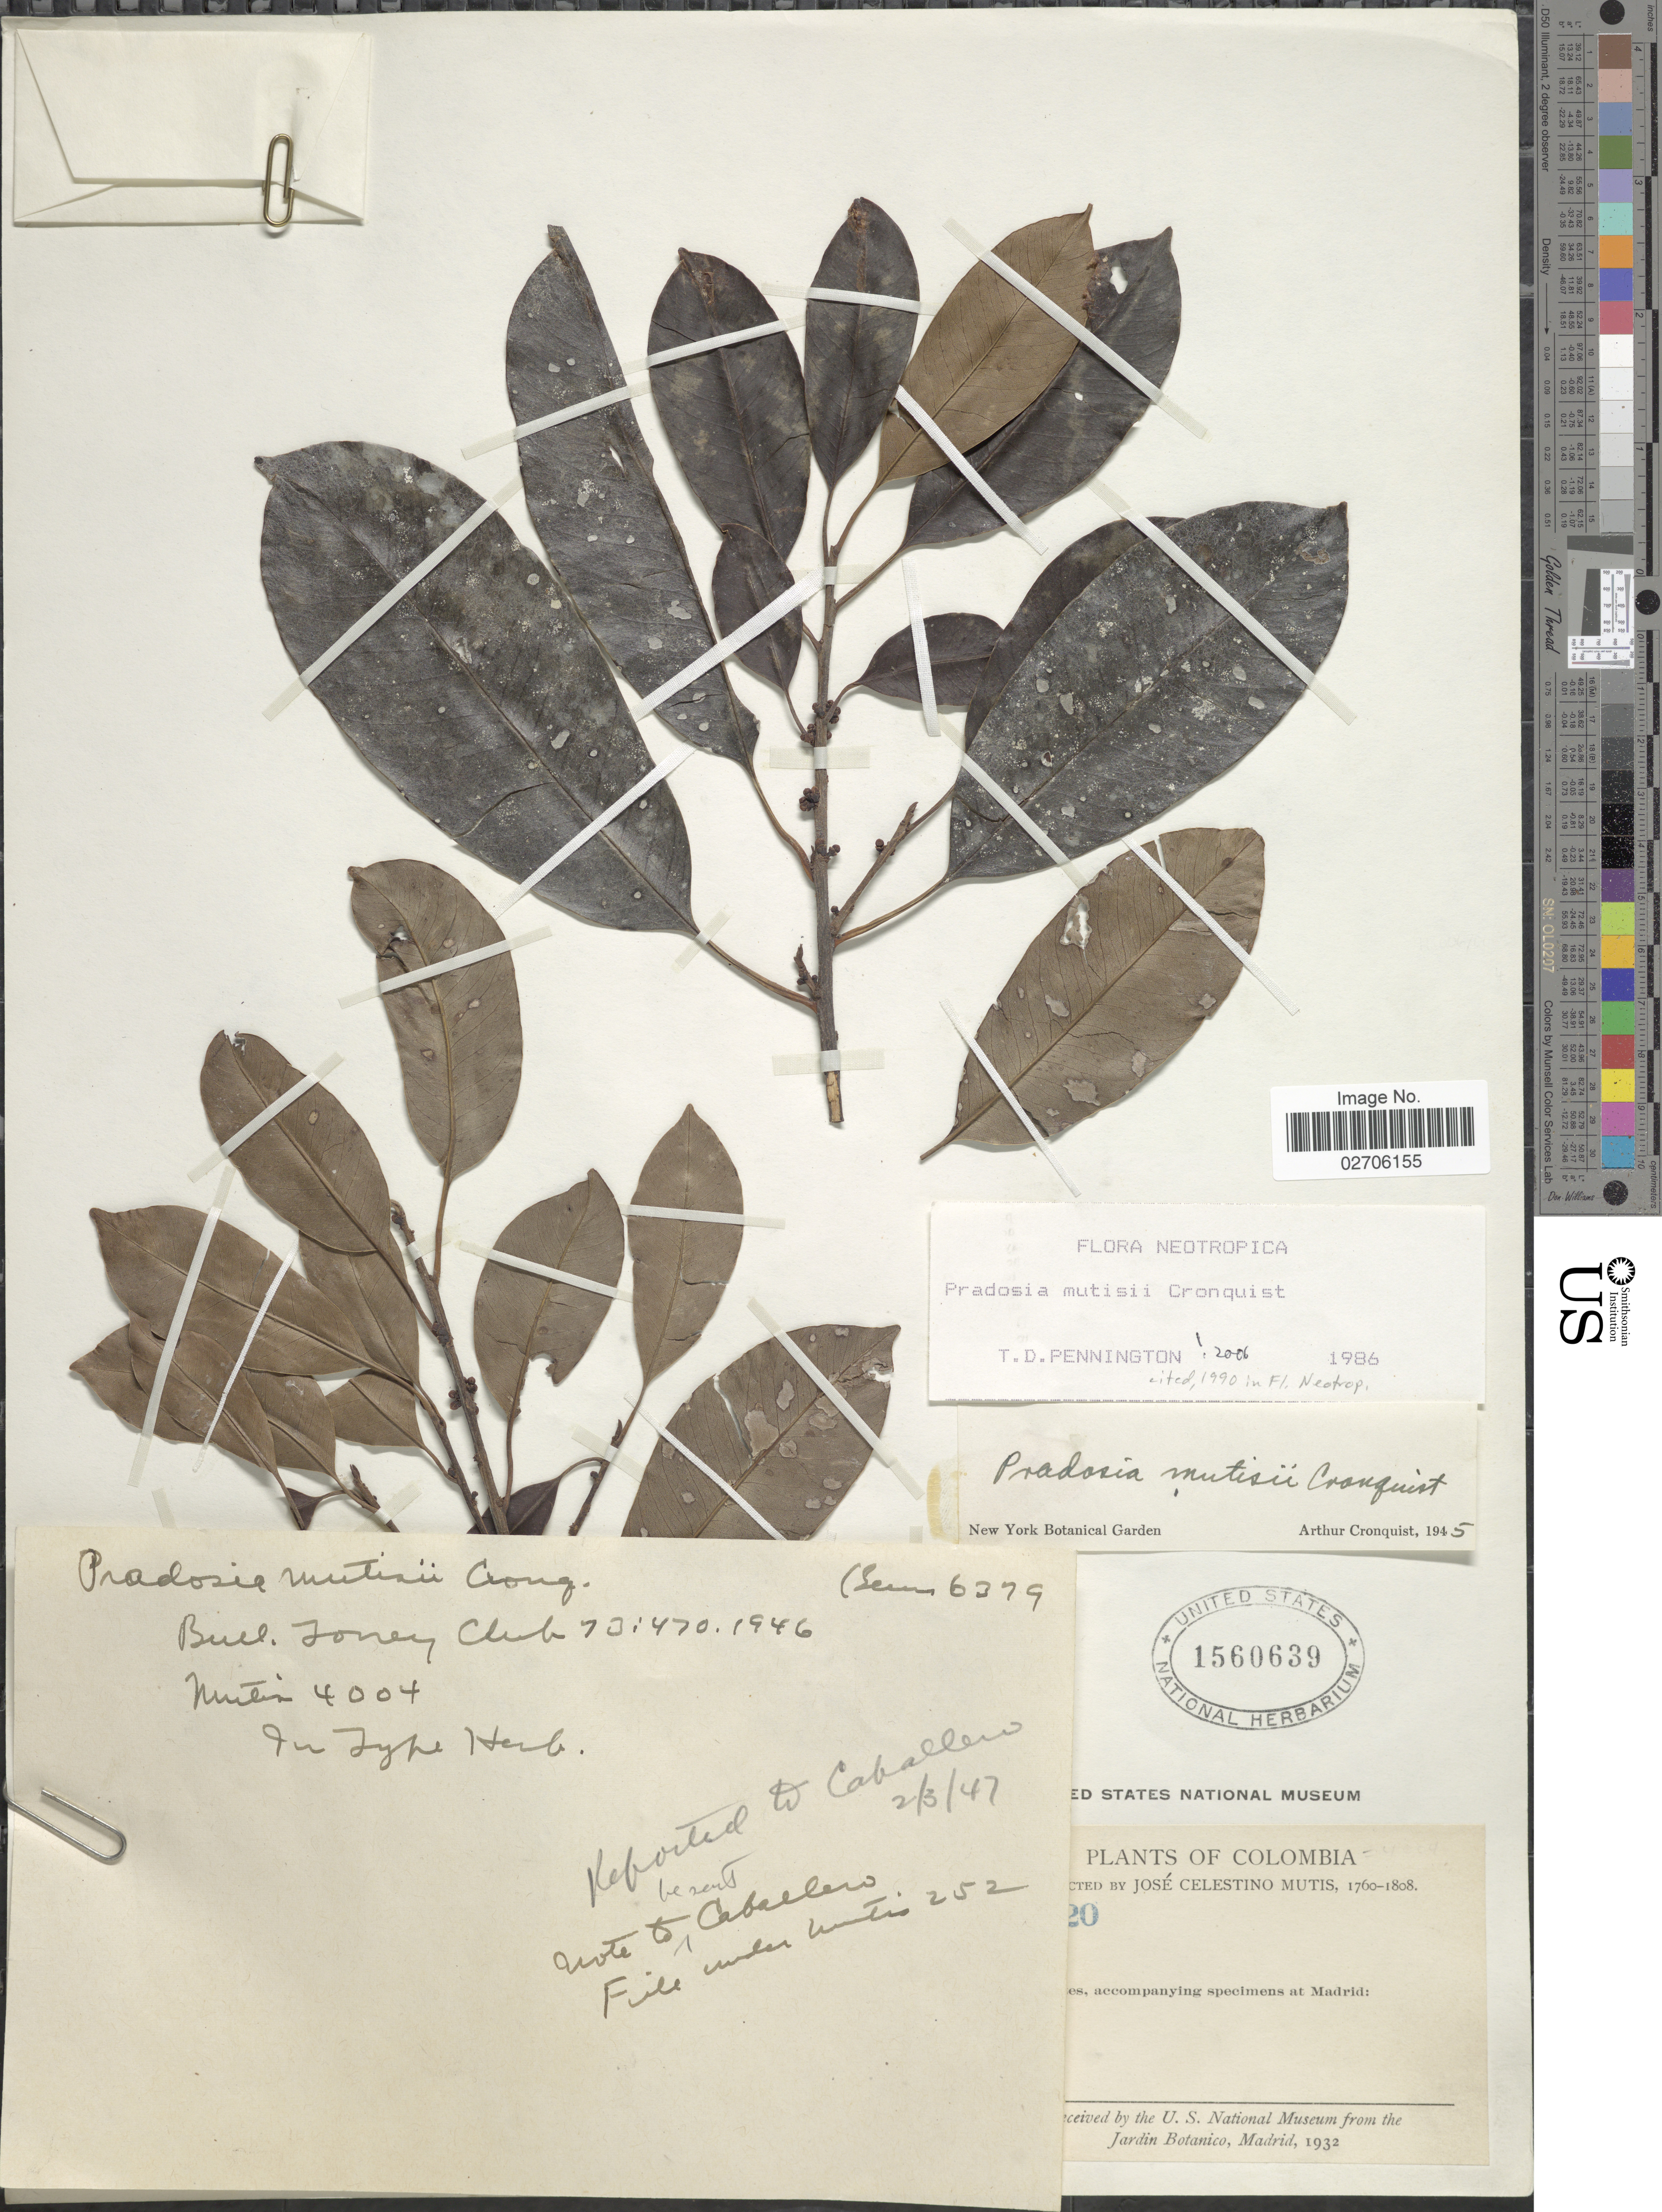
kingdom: Plantae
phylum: Tracheophyta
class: Magnoliopsida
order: Ericales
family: Sapotaceae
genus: Pradosia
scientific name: Pradosia mutisii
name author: Cronq.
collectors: J. C. B. Mutis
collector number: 4004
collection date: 1760/1808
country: Colombia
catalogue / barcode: US 1560639